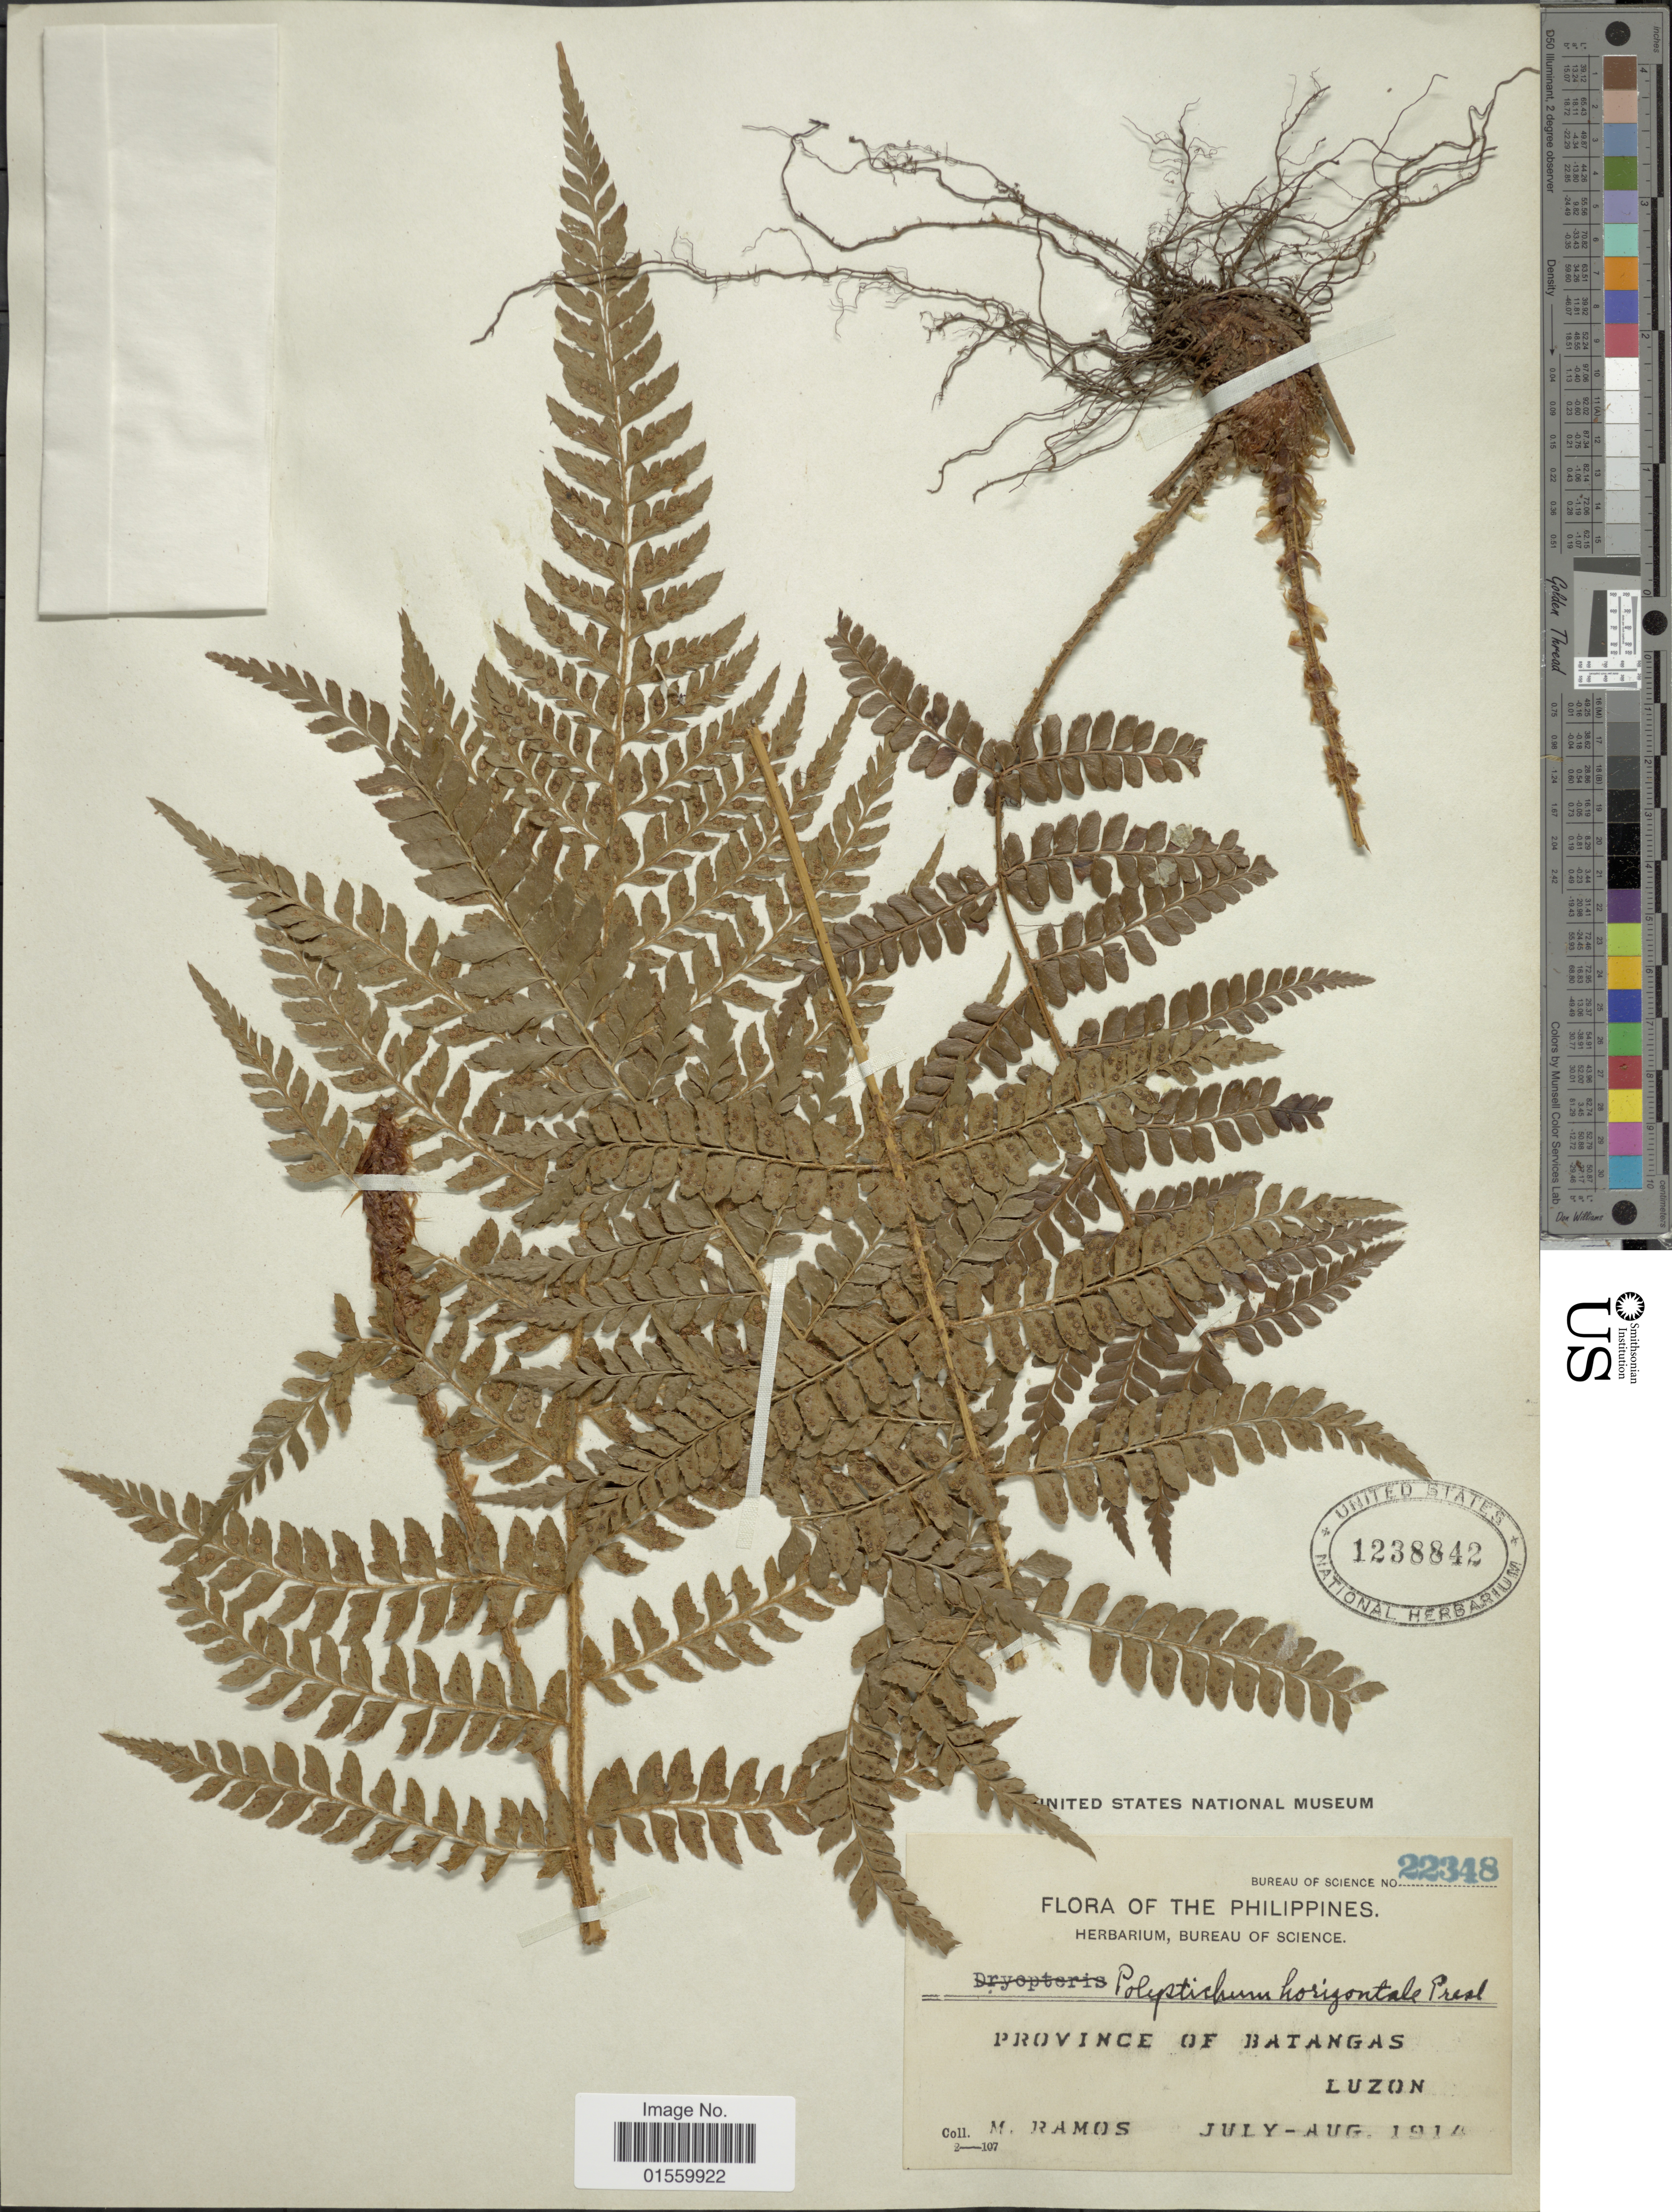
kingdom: Plantae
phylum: Tracheophyta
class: Polypodiopsida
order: Polypodiales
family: Dryopteridaceae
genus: Polystichum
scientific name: Polystichum horizontale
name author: C. Presl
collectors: M. Ramos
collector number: Bureau of Science 22348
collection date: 1914-07/1914-08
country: Philippines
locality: Province of Batangas, Luzon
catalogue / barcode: US 1238842